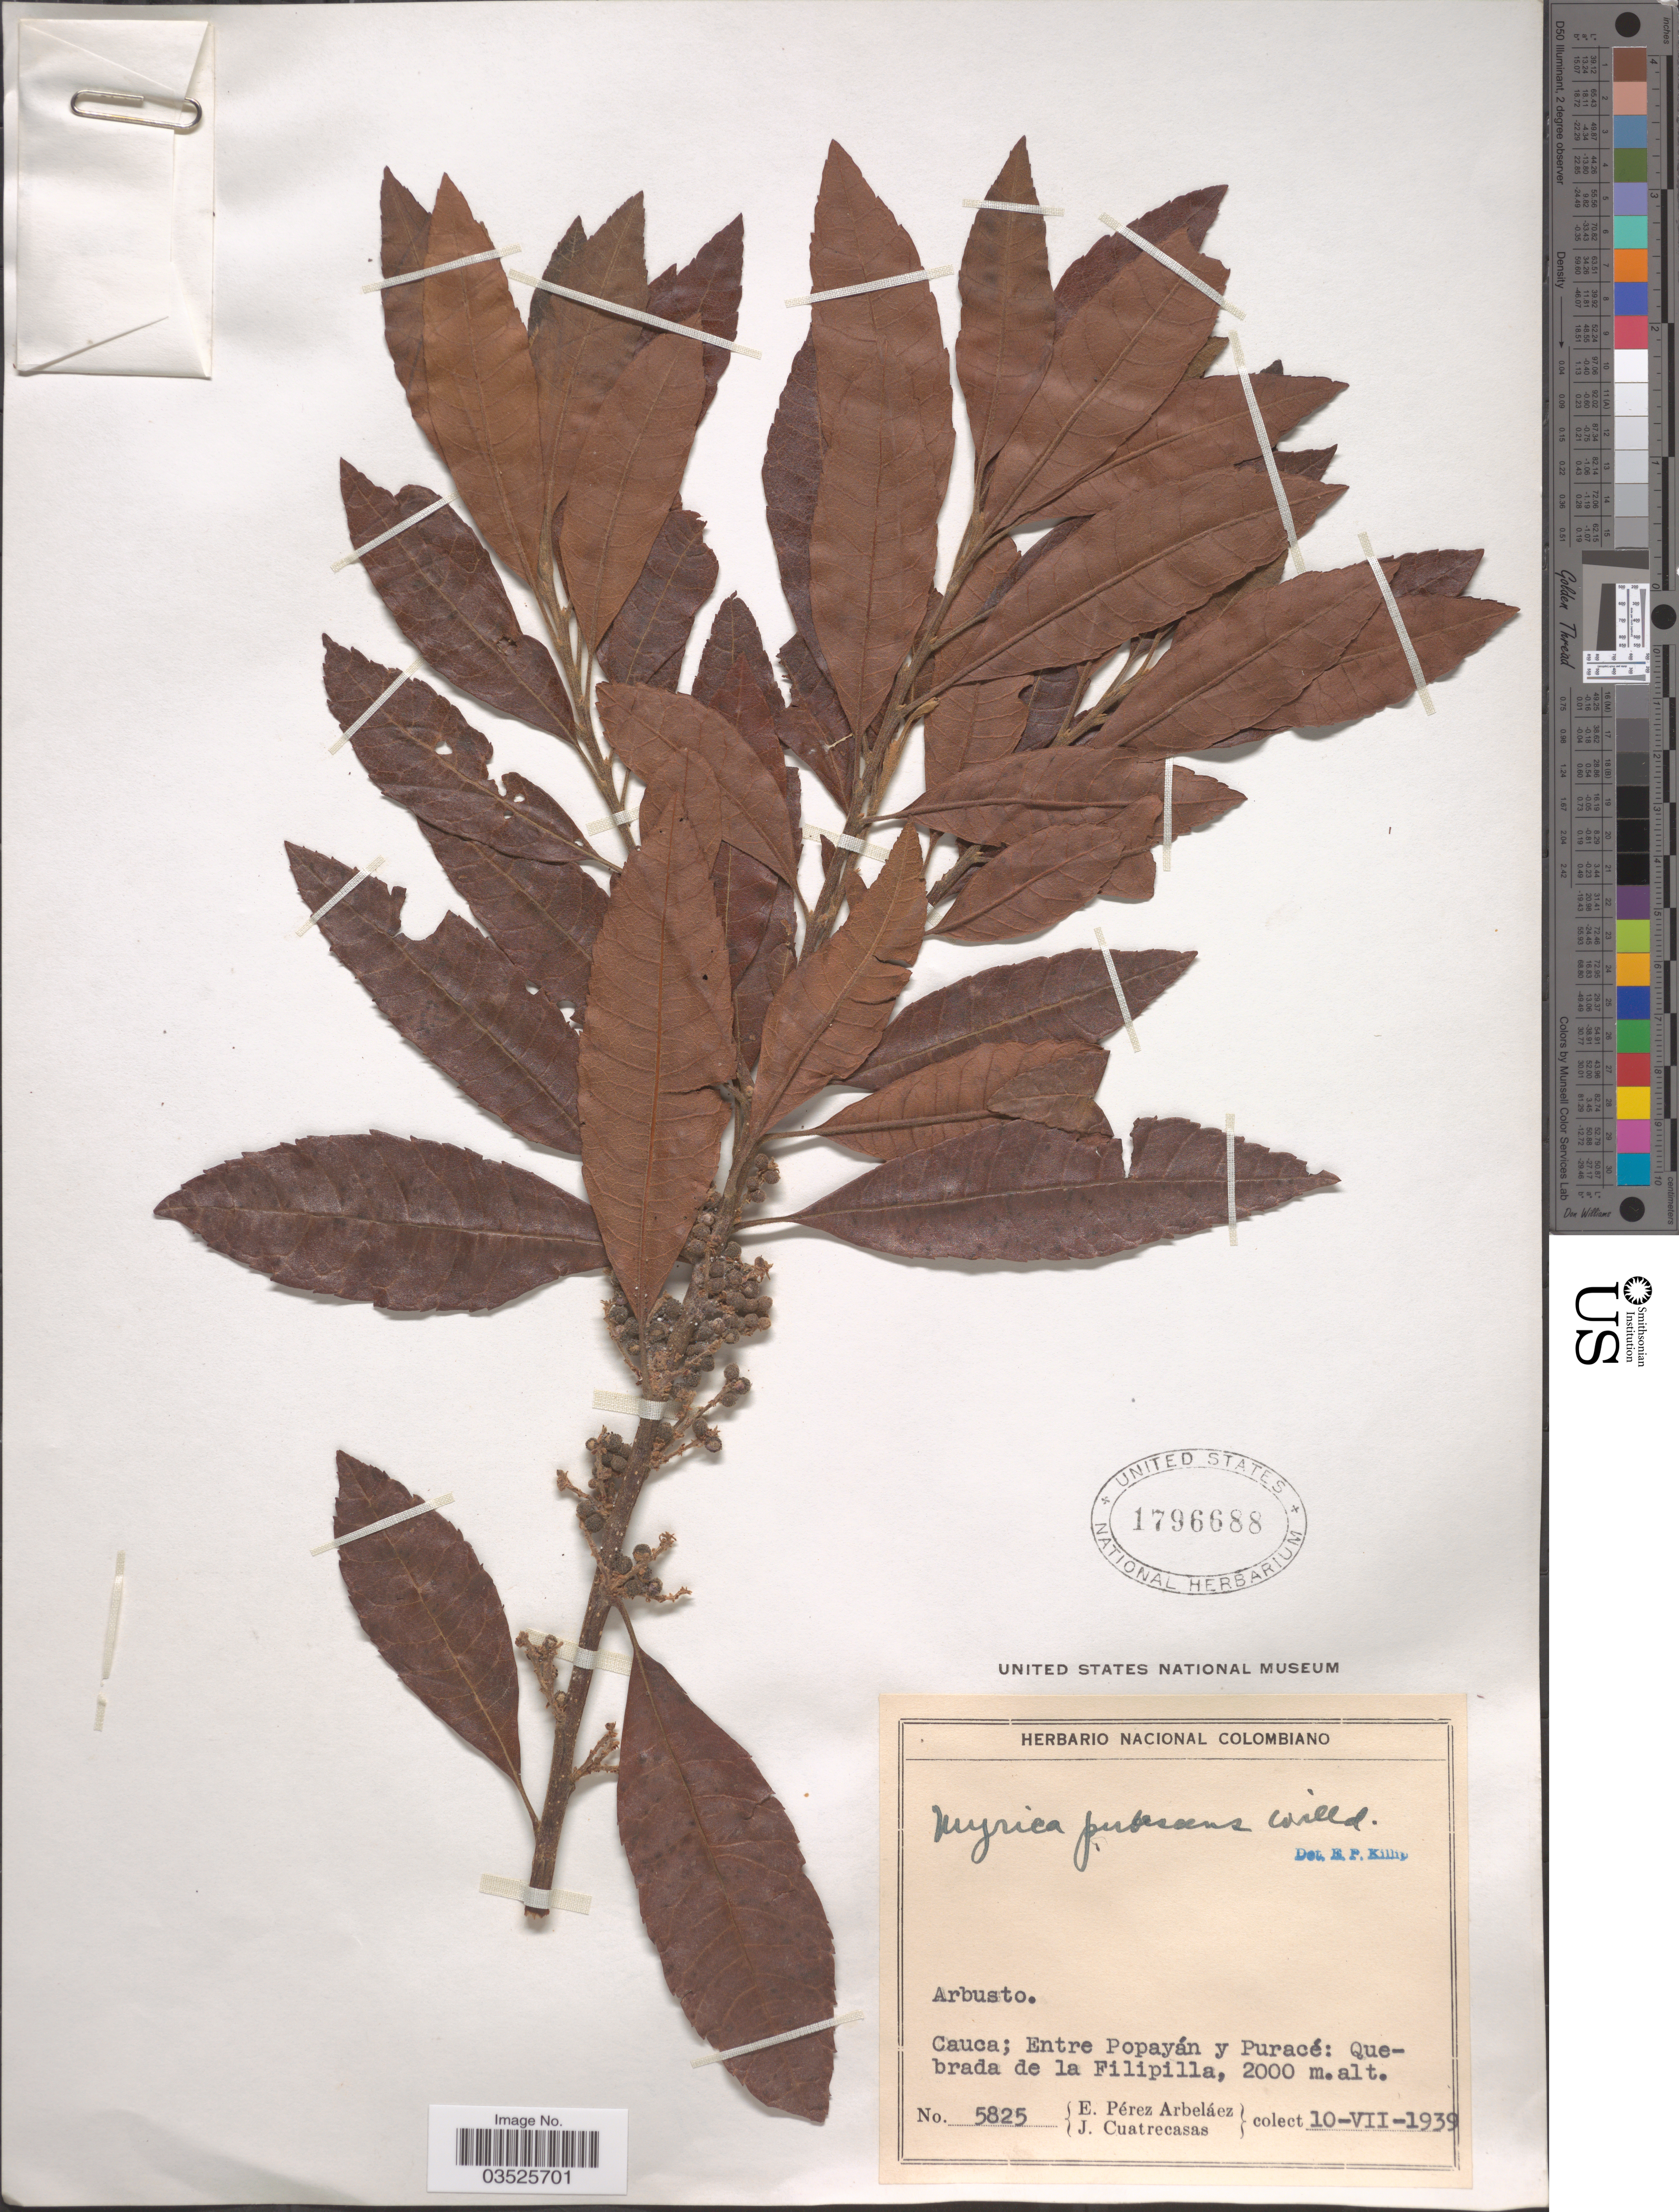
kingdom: Plantae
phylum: Tracheophyta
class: Magnoliopsida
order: Fagales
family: Myricaceae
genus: Morella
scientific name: Morella pubescens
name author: (Humb. & Bonpl. ex Willd.) Wilbur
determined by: Strong, M. T., (US), Smithsonian Institution - National Museum of Natural History (UNITED STATES)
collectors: E. Pérez Arbeláez & J. Cuatrecasas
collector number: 5825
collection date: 1939-07-10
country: Colombia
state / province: Cauca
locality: Entre Popayán y Puracé: Quebrada de la Filipilla.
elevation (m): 2000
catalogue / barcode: US 1796688